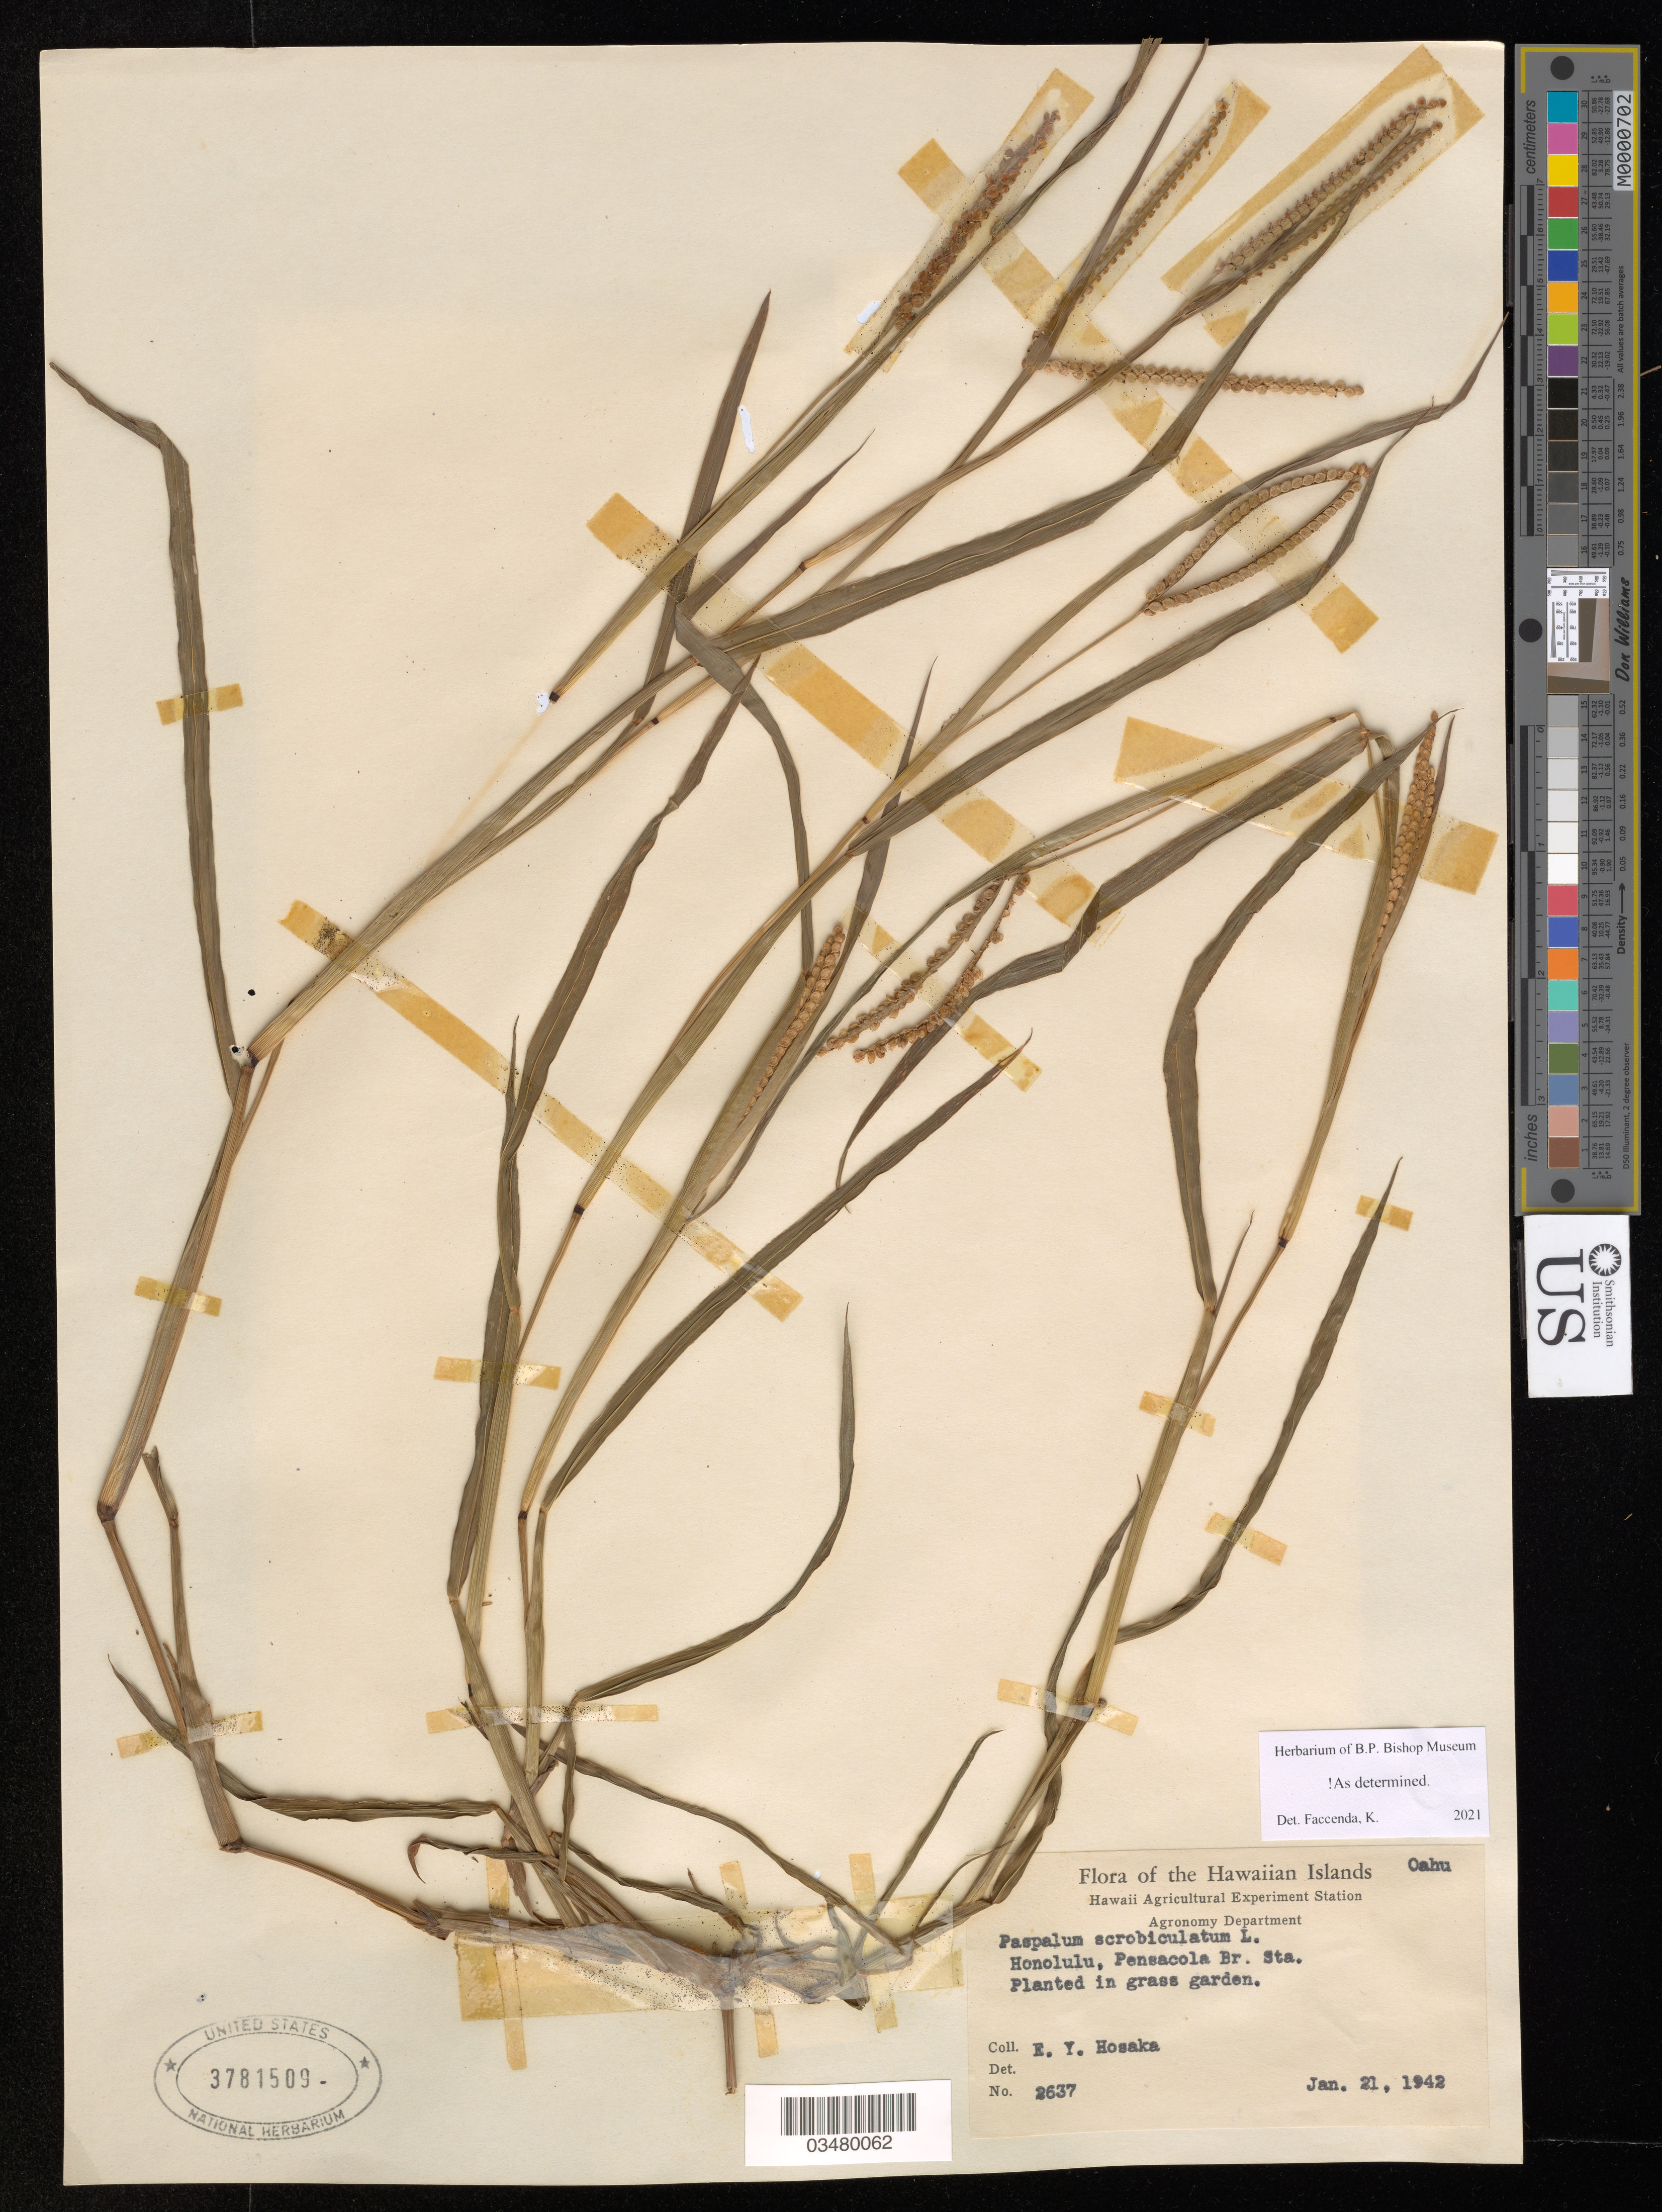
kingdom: Plantae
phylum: Tracheophyta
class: Liliopsida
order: Poales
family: Poaceae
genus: Paspalum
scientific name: Paspalum scrobiculatum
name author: L.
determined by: Faccenda, K.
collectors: E. Y. Hosaka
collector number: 2637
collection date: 1942-01-21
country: United States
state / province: Hawaii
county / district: Honolulu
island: Oahu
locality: Honolulu, Pensacola Br. Sta., Hawaii Agricultural Station, grass garden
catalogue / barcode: US 3781509